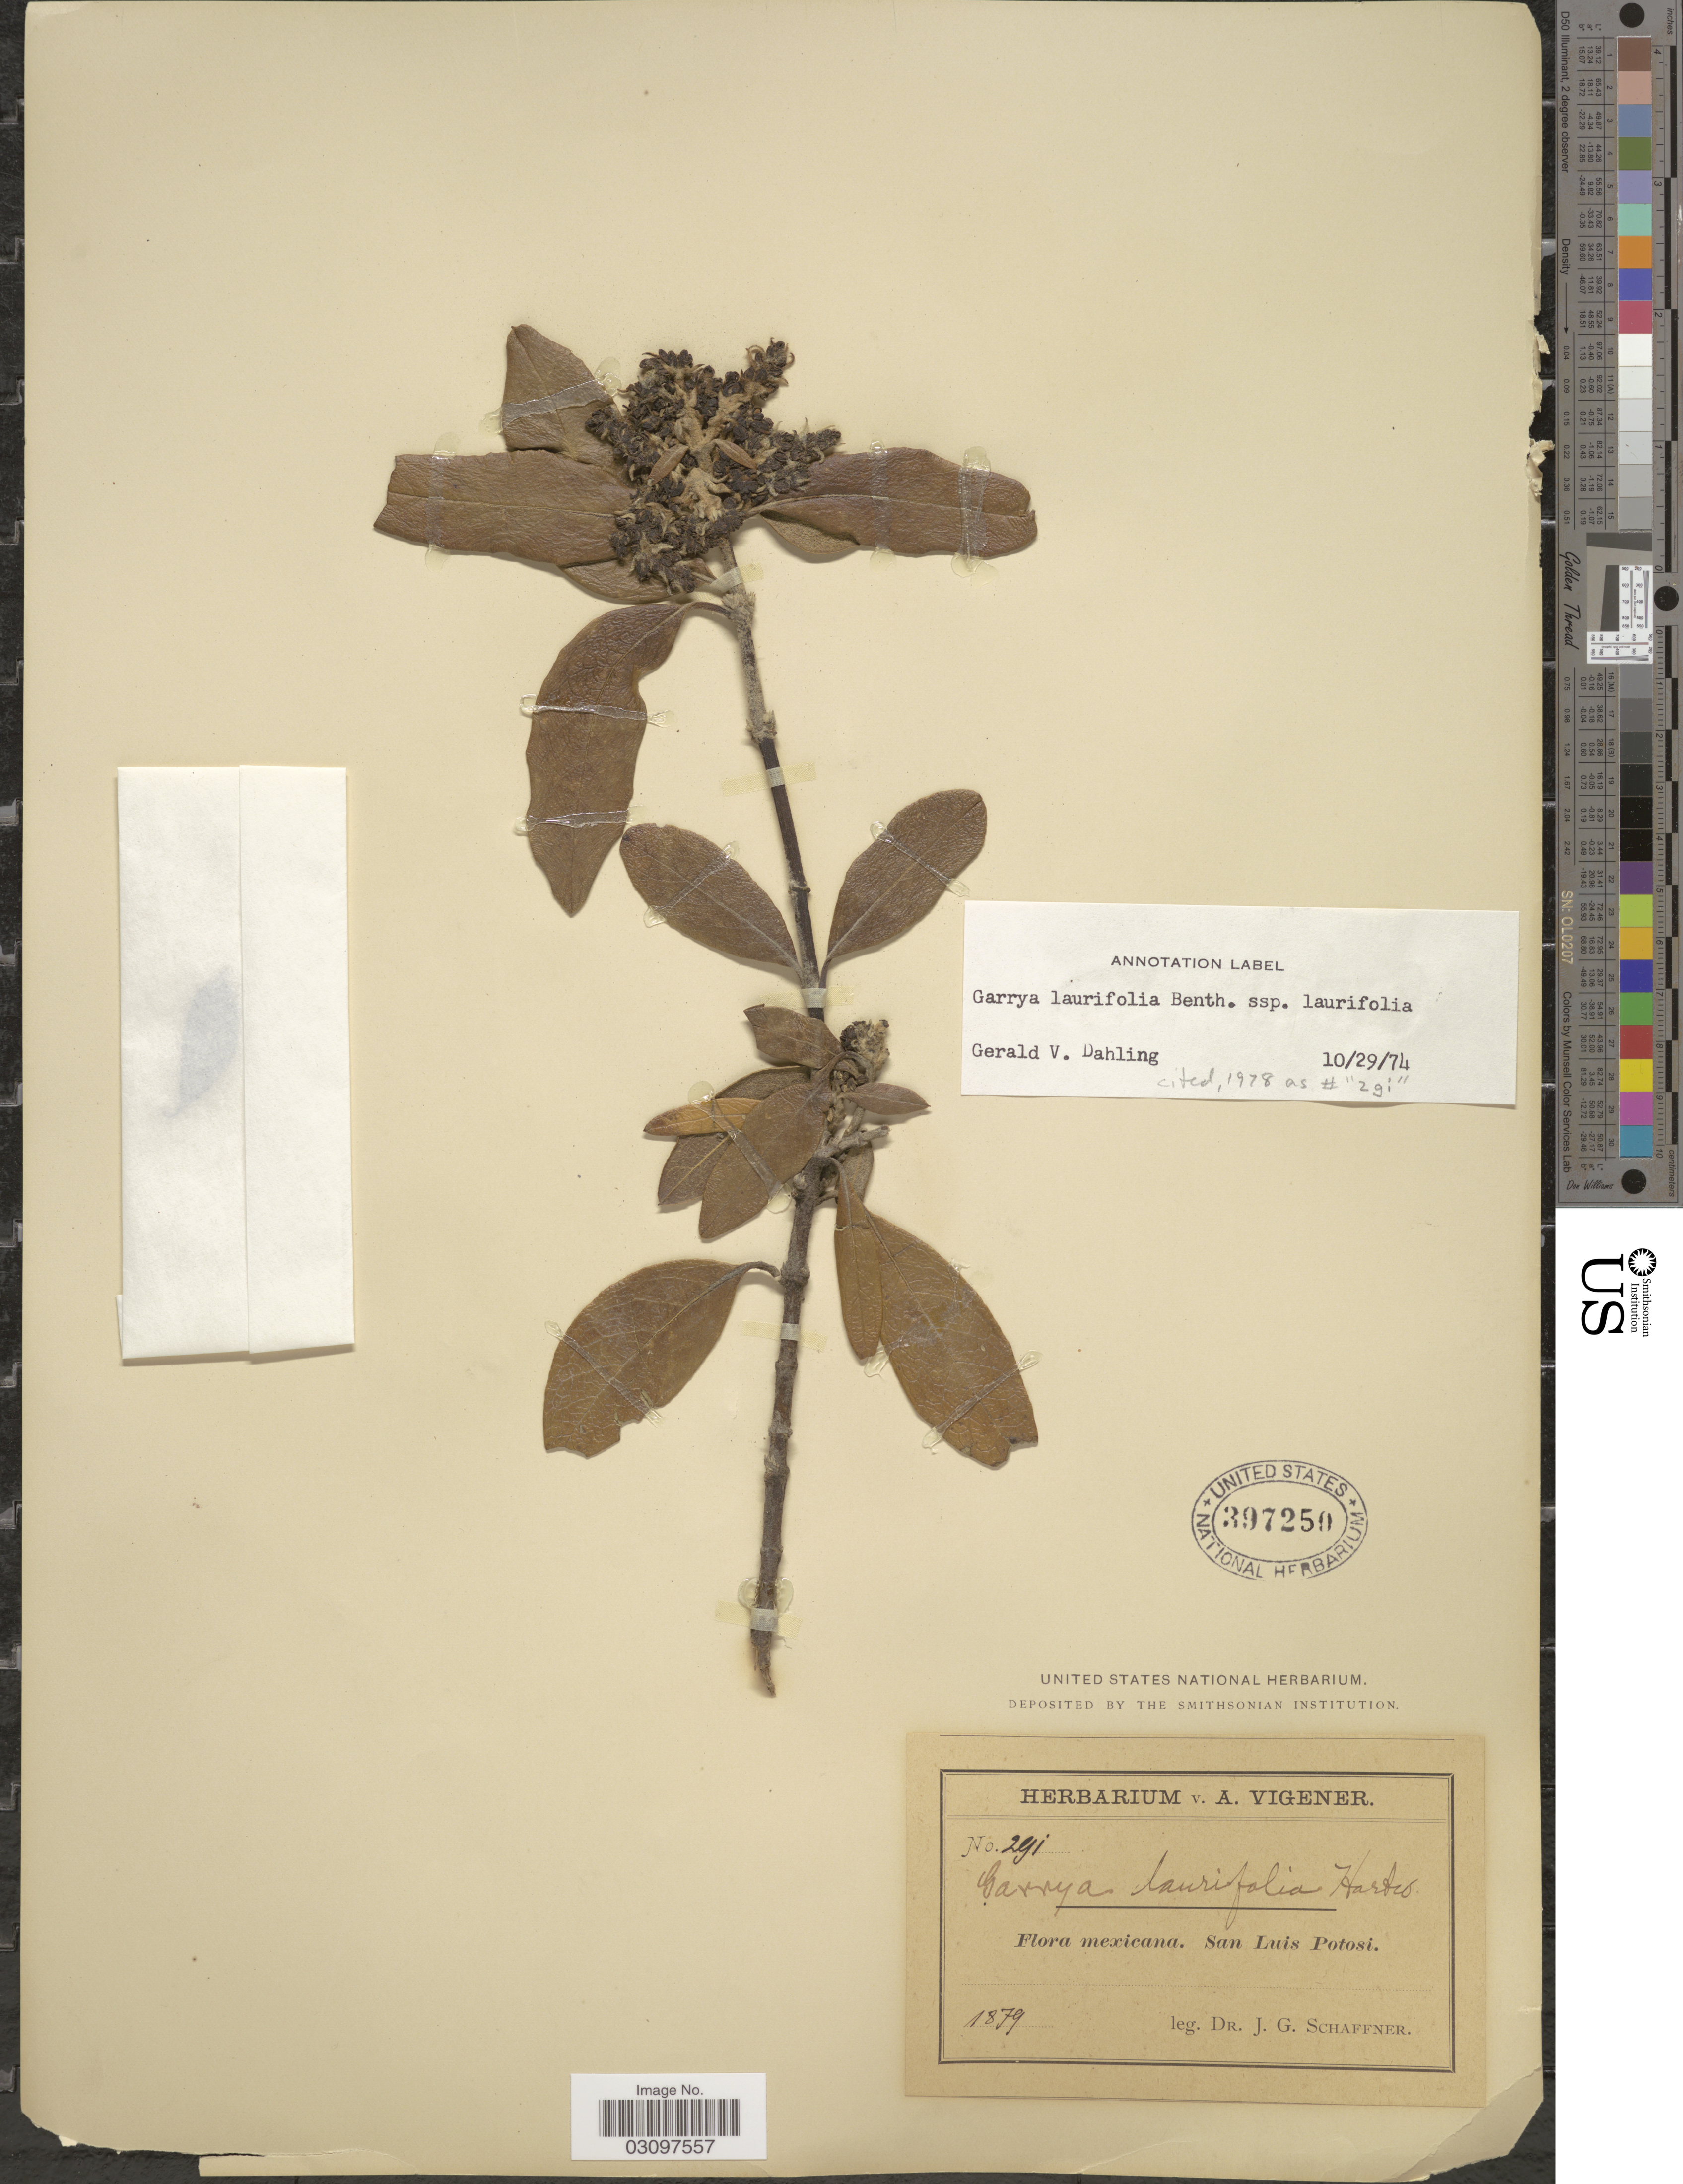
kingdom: Plantae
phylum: Tracheophyta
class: Magnoliopsida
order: Garryales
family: Garryaceae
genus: Garrya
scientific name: Garrya laurifolia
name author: Hartw. ex Benth.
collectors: J. G. Schaffner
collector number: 291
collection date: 1879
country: Mexico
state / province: San Luis Potosí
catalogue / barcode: US 397250